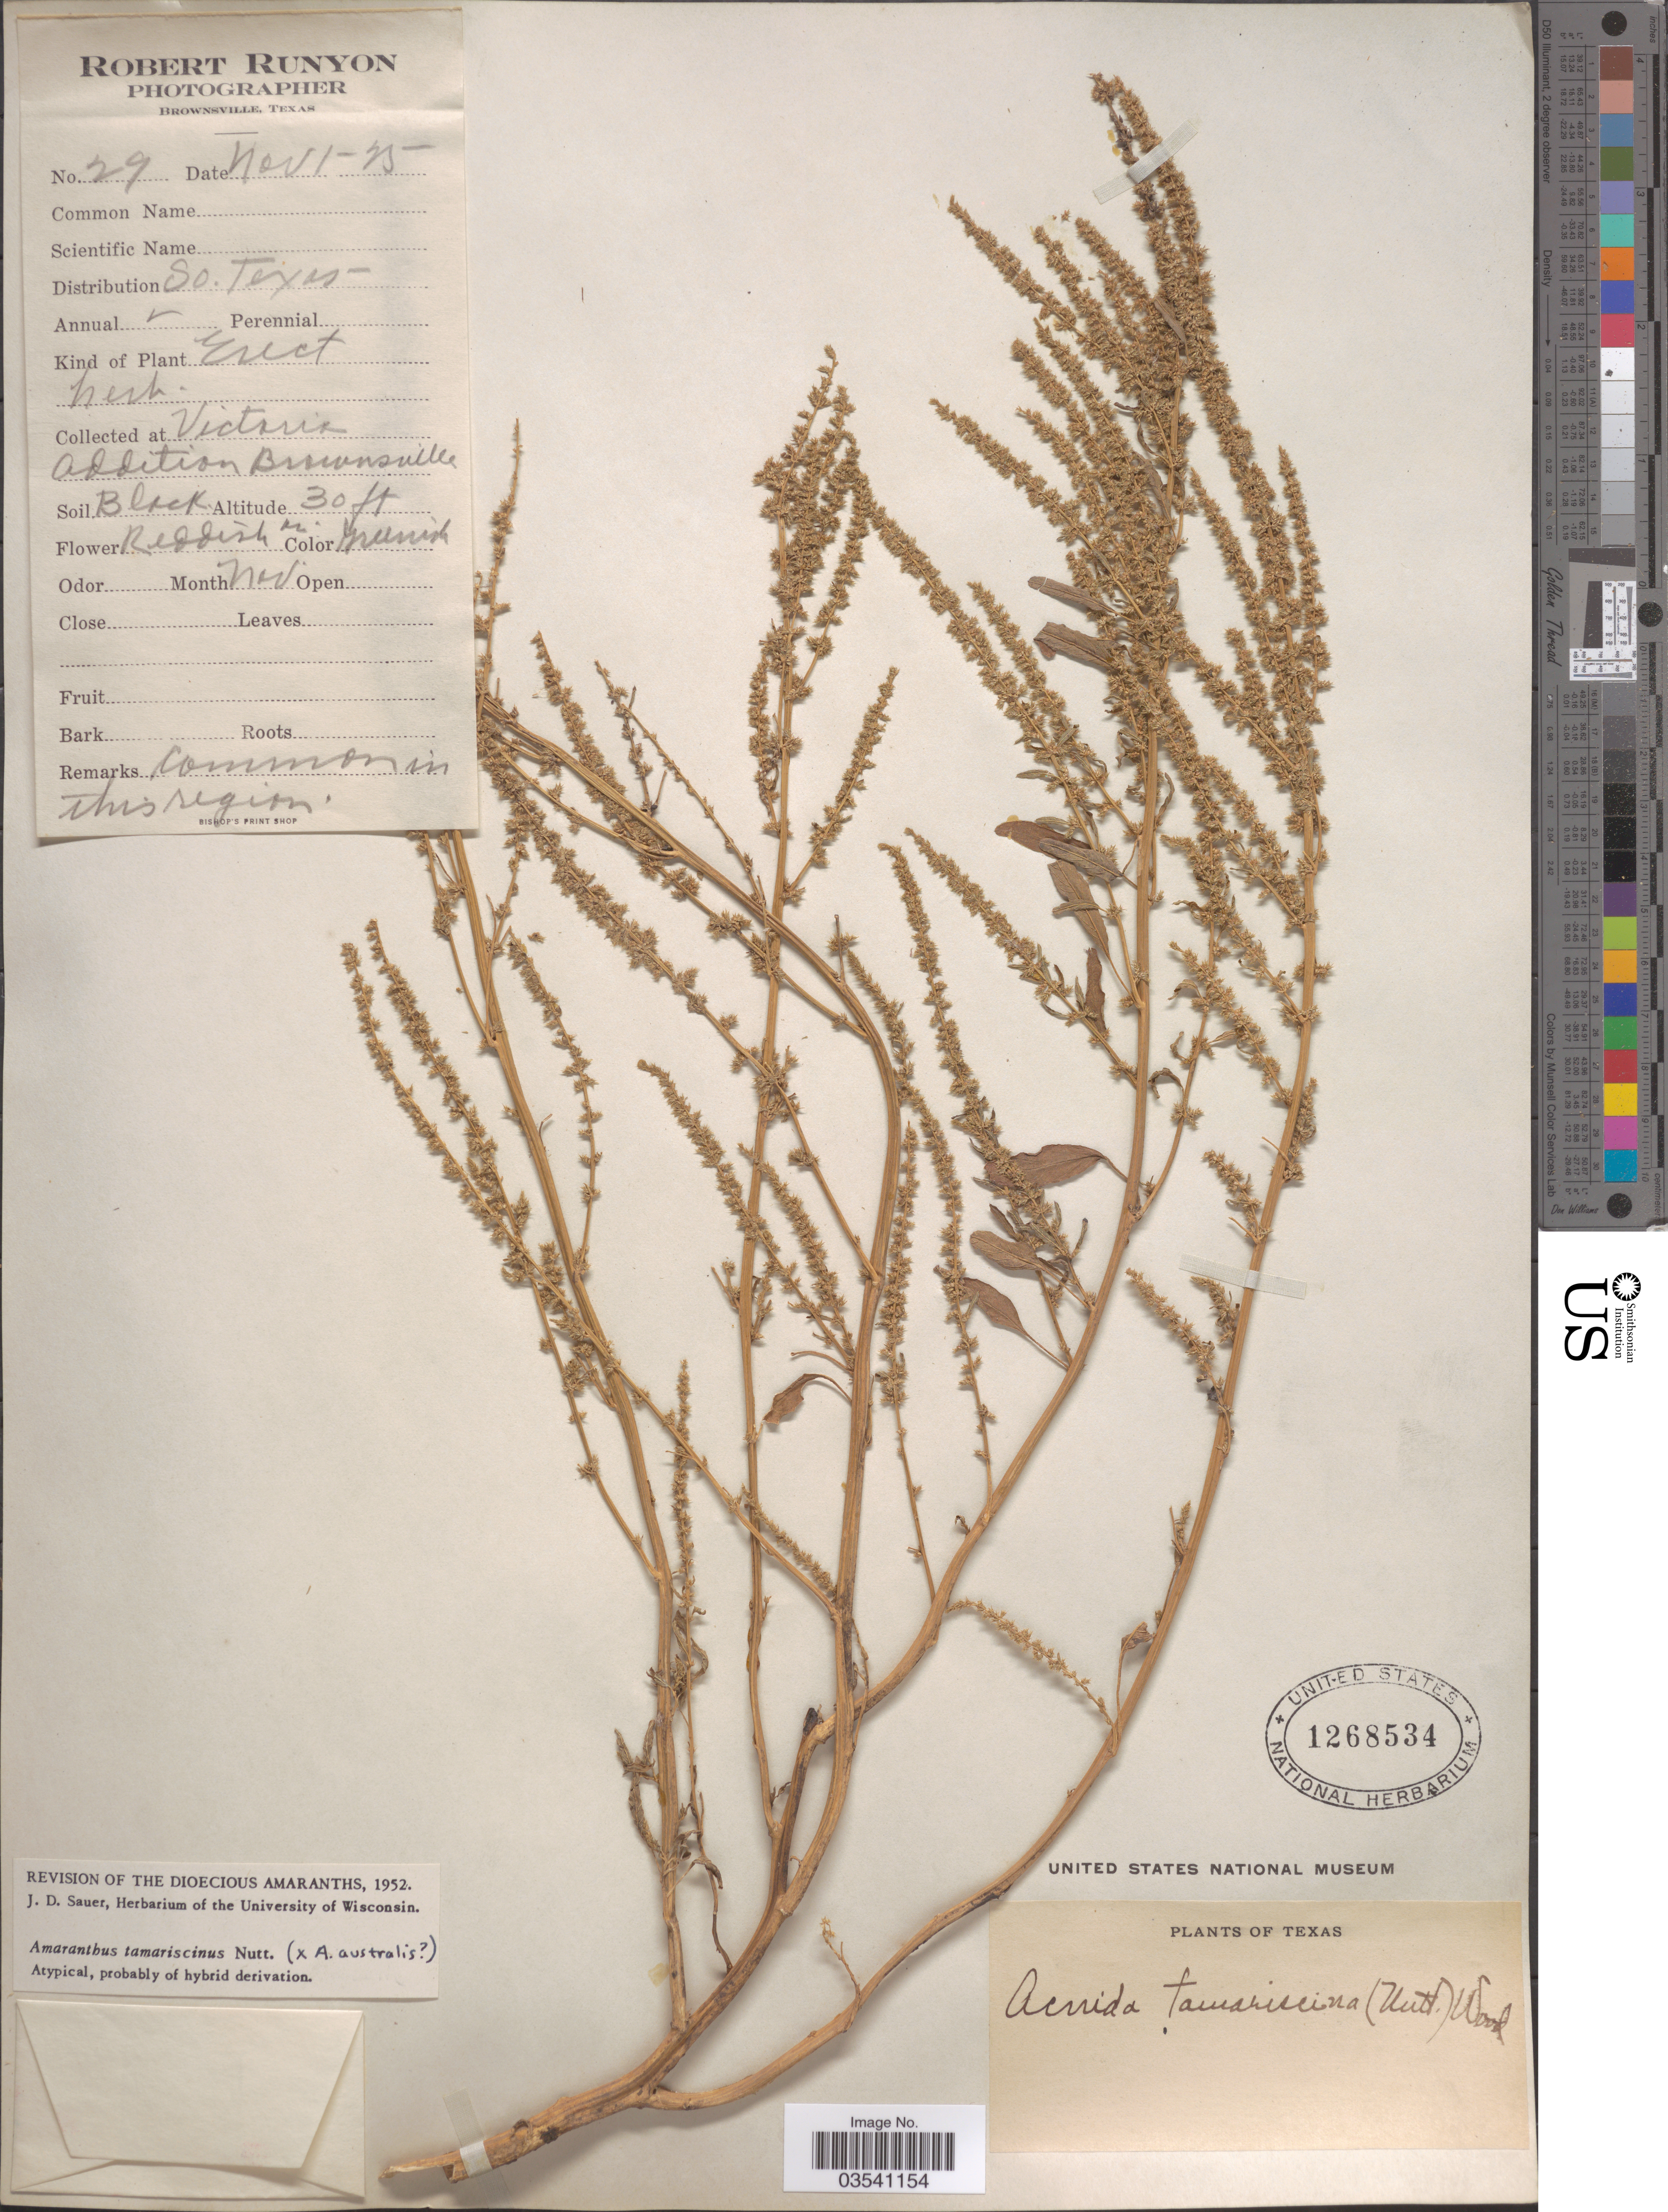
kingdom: Plantae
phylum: Tracheophyta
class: Magnoliopsida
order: Caryophyllales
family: Amaranthaceae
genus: Amaranthus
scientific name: Amaranthus tamariscinus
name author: Nutt.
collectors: R. Runyon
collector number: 29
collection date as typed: Transcribed d/m/y: 1/11/25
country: United States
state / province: Texas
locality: Distribution So. Texas. Victoria. Addition Brownsville.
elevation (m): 9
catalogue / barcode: US 1268534